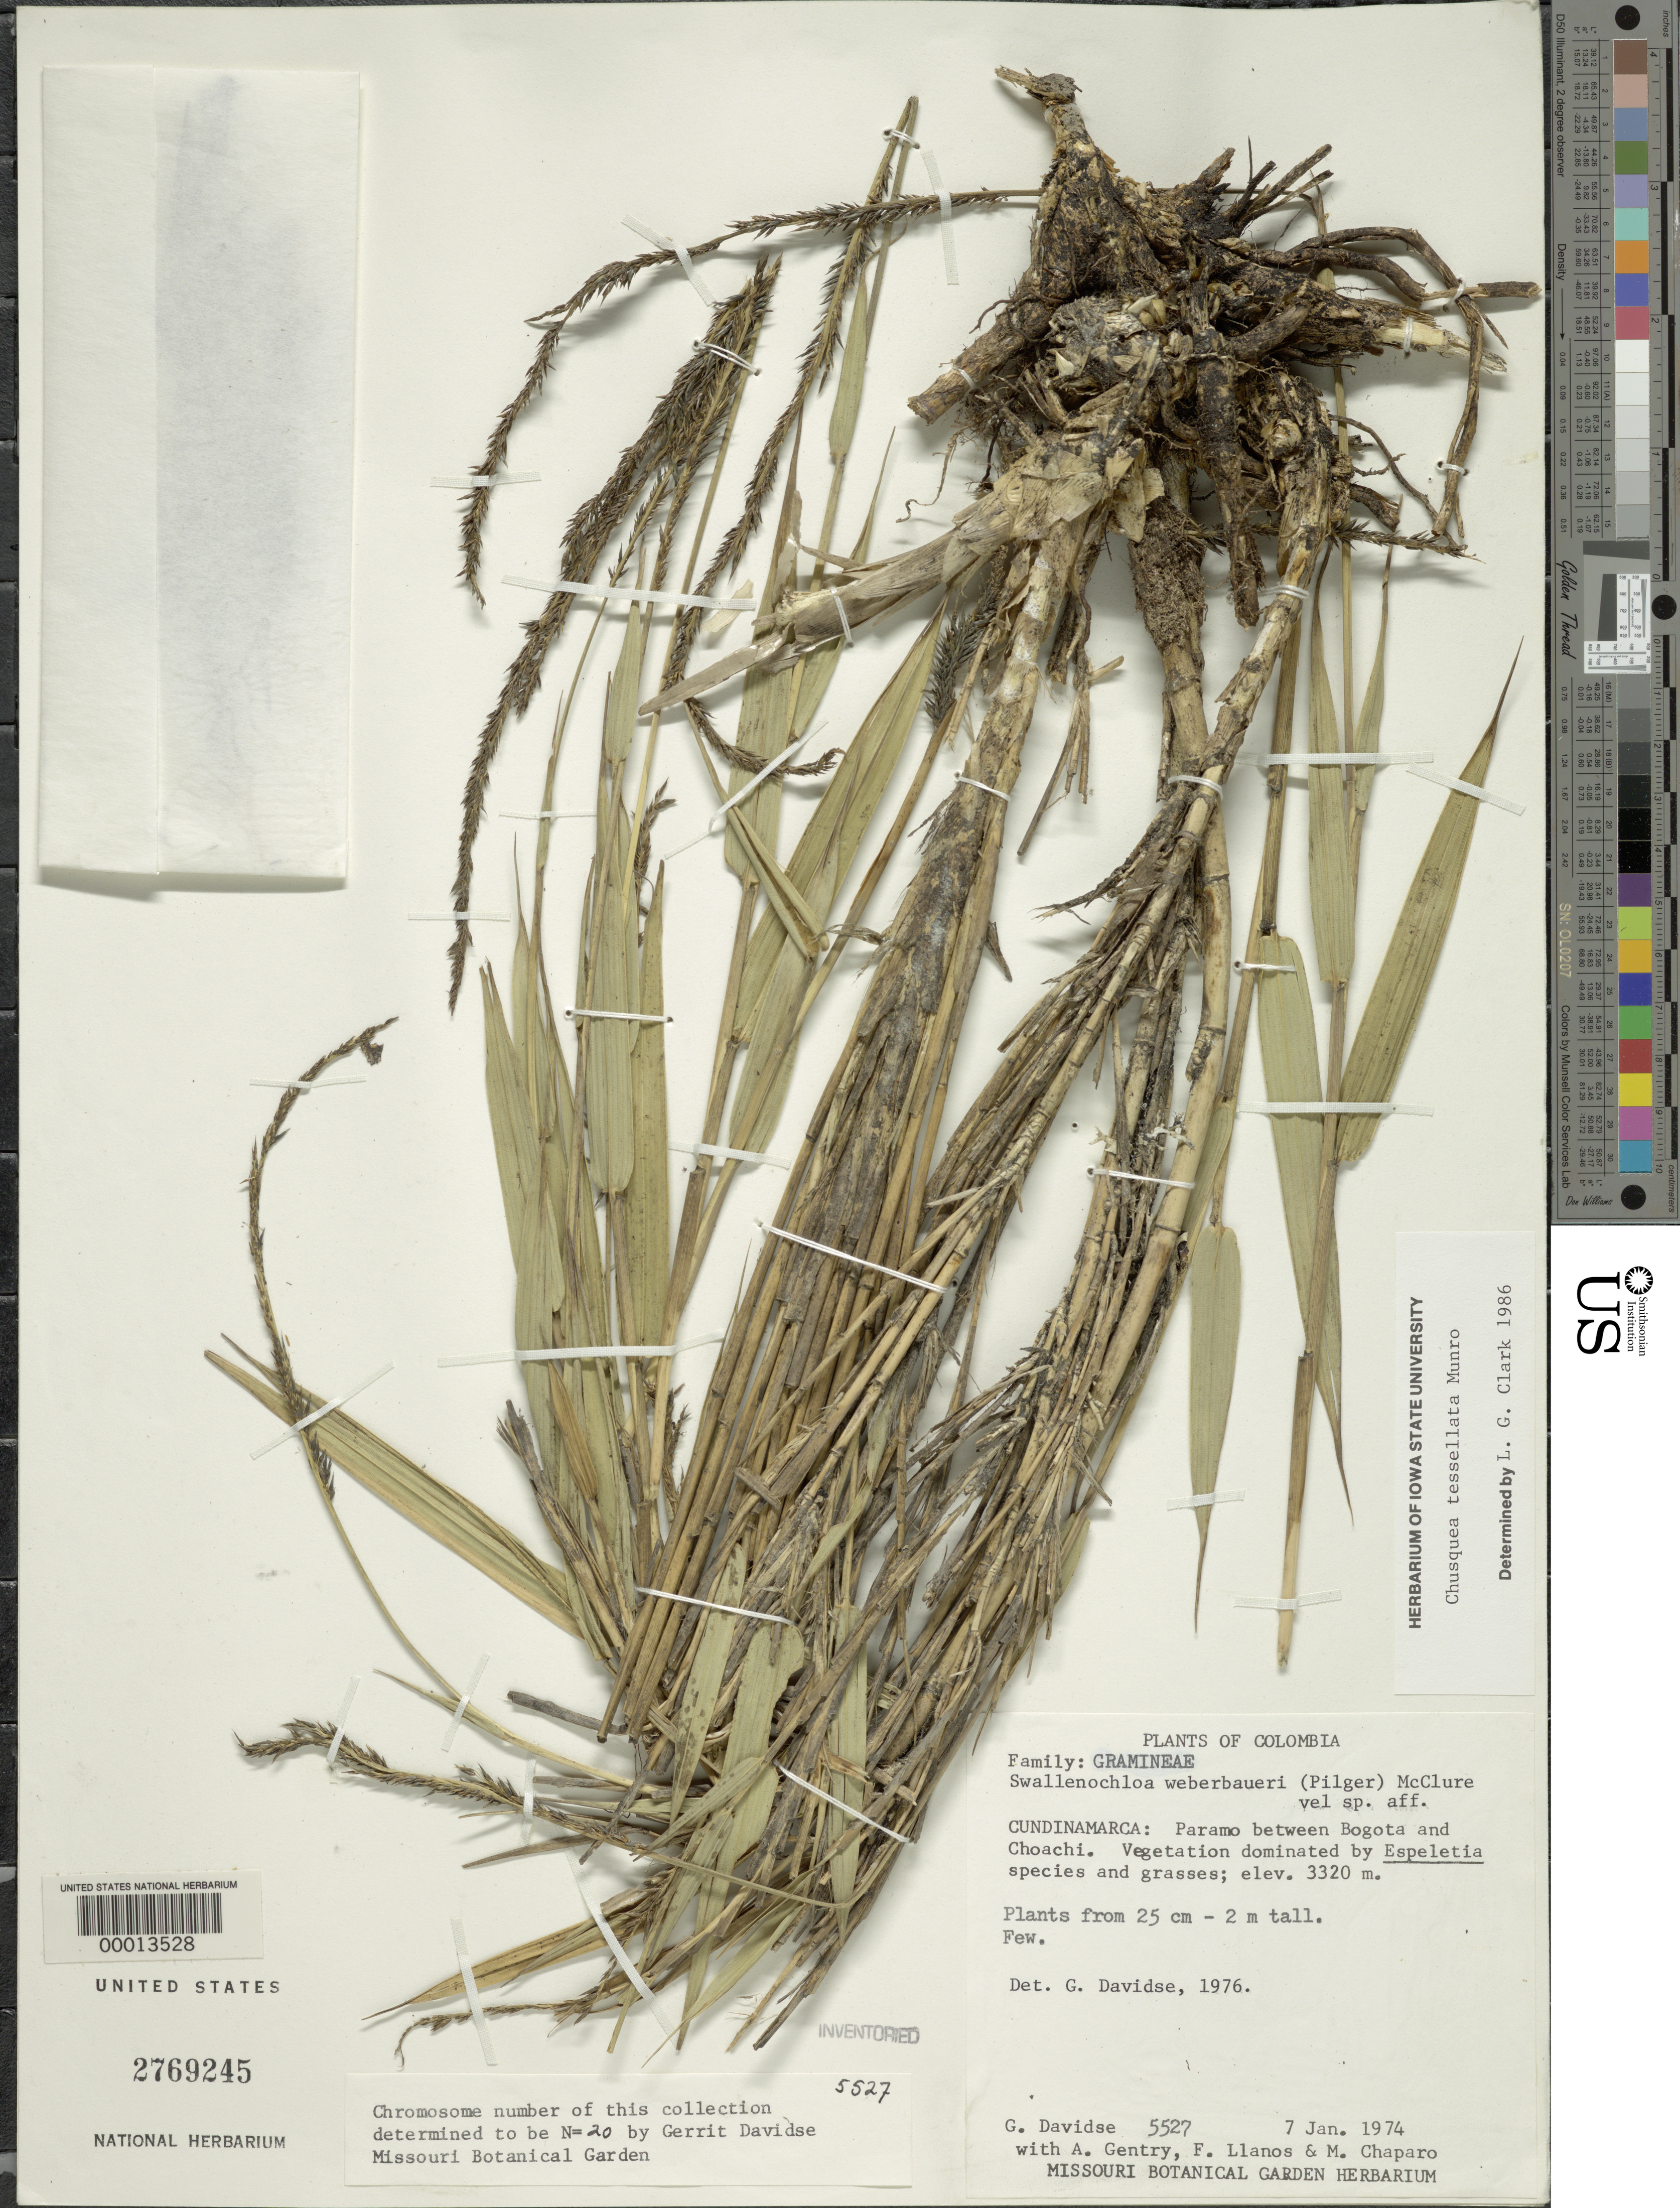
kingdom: Plantae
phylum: Tracheophyta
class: Liliopsida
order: Poales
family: Poaceae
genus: Chusquea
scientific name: Chusquea tessellata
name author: Munro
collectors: G. Davidse, A. H. Gentry, F. Llanos & M. Chaparo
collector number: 5527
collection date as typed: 07 Jan 1974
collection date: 1974-01-07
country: Colombia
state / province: Bogota D.C. / Cundinamarca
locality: Bogota/Choachi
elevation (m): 3320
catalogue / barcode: US 2769245